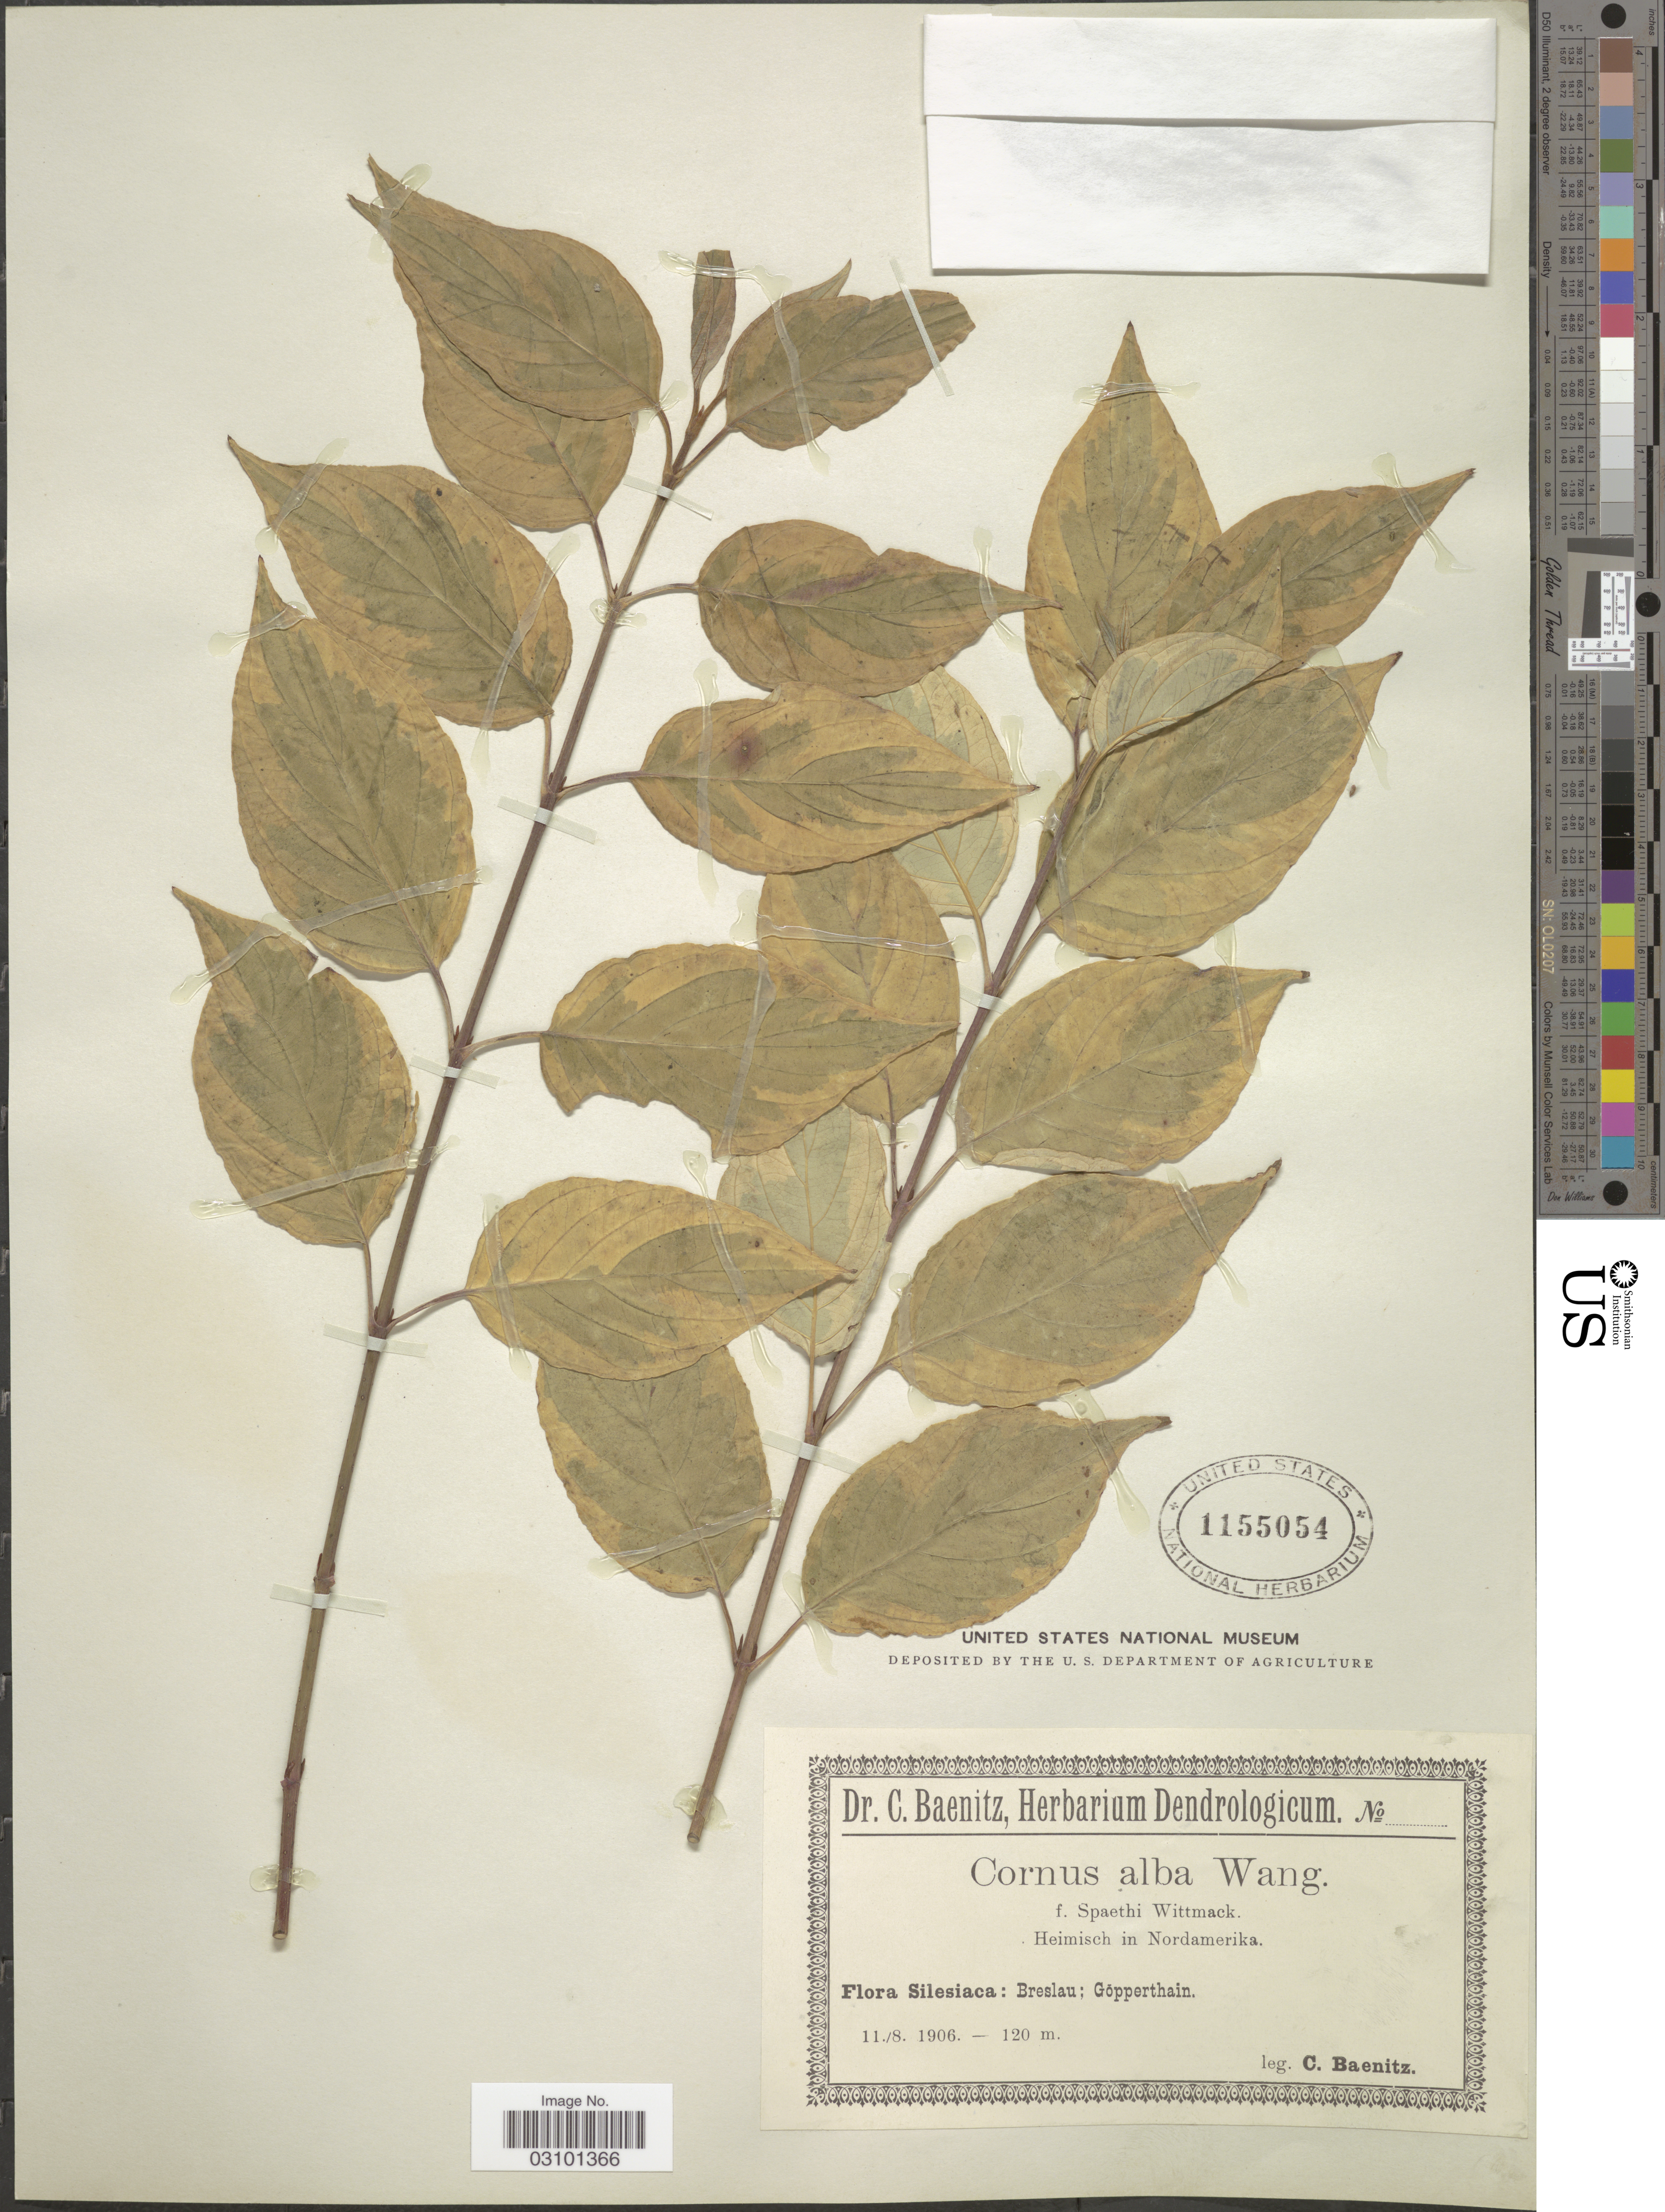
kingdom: Plantae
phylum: Tracheophyta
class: Magnoliopsida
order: Cornales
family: Cornaceae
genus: Cornus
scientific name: Cornus alba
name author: L.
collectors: C. G. Baenitz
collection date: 1906-08-11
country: Poland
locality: Silesiaca: Breslau; Göpperthain.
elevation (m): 120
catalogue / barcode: US 1155054